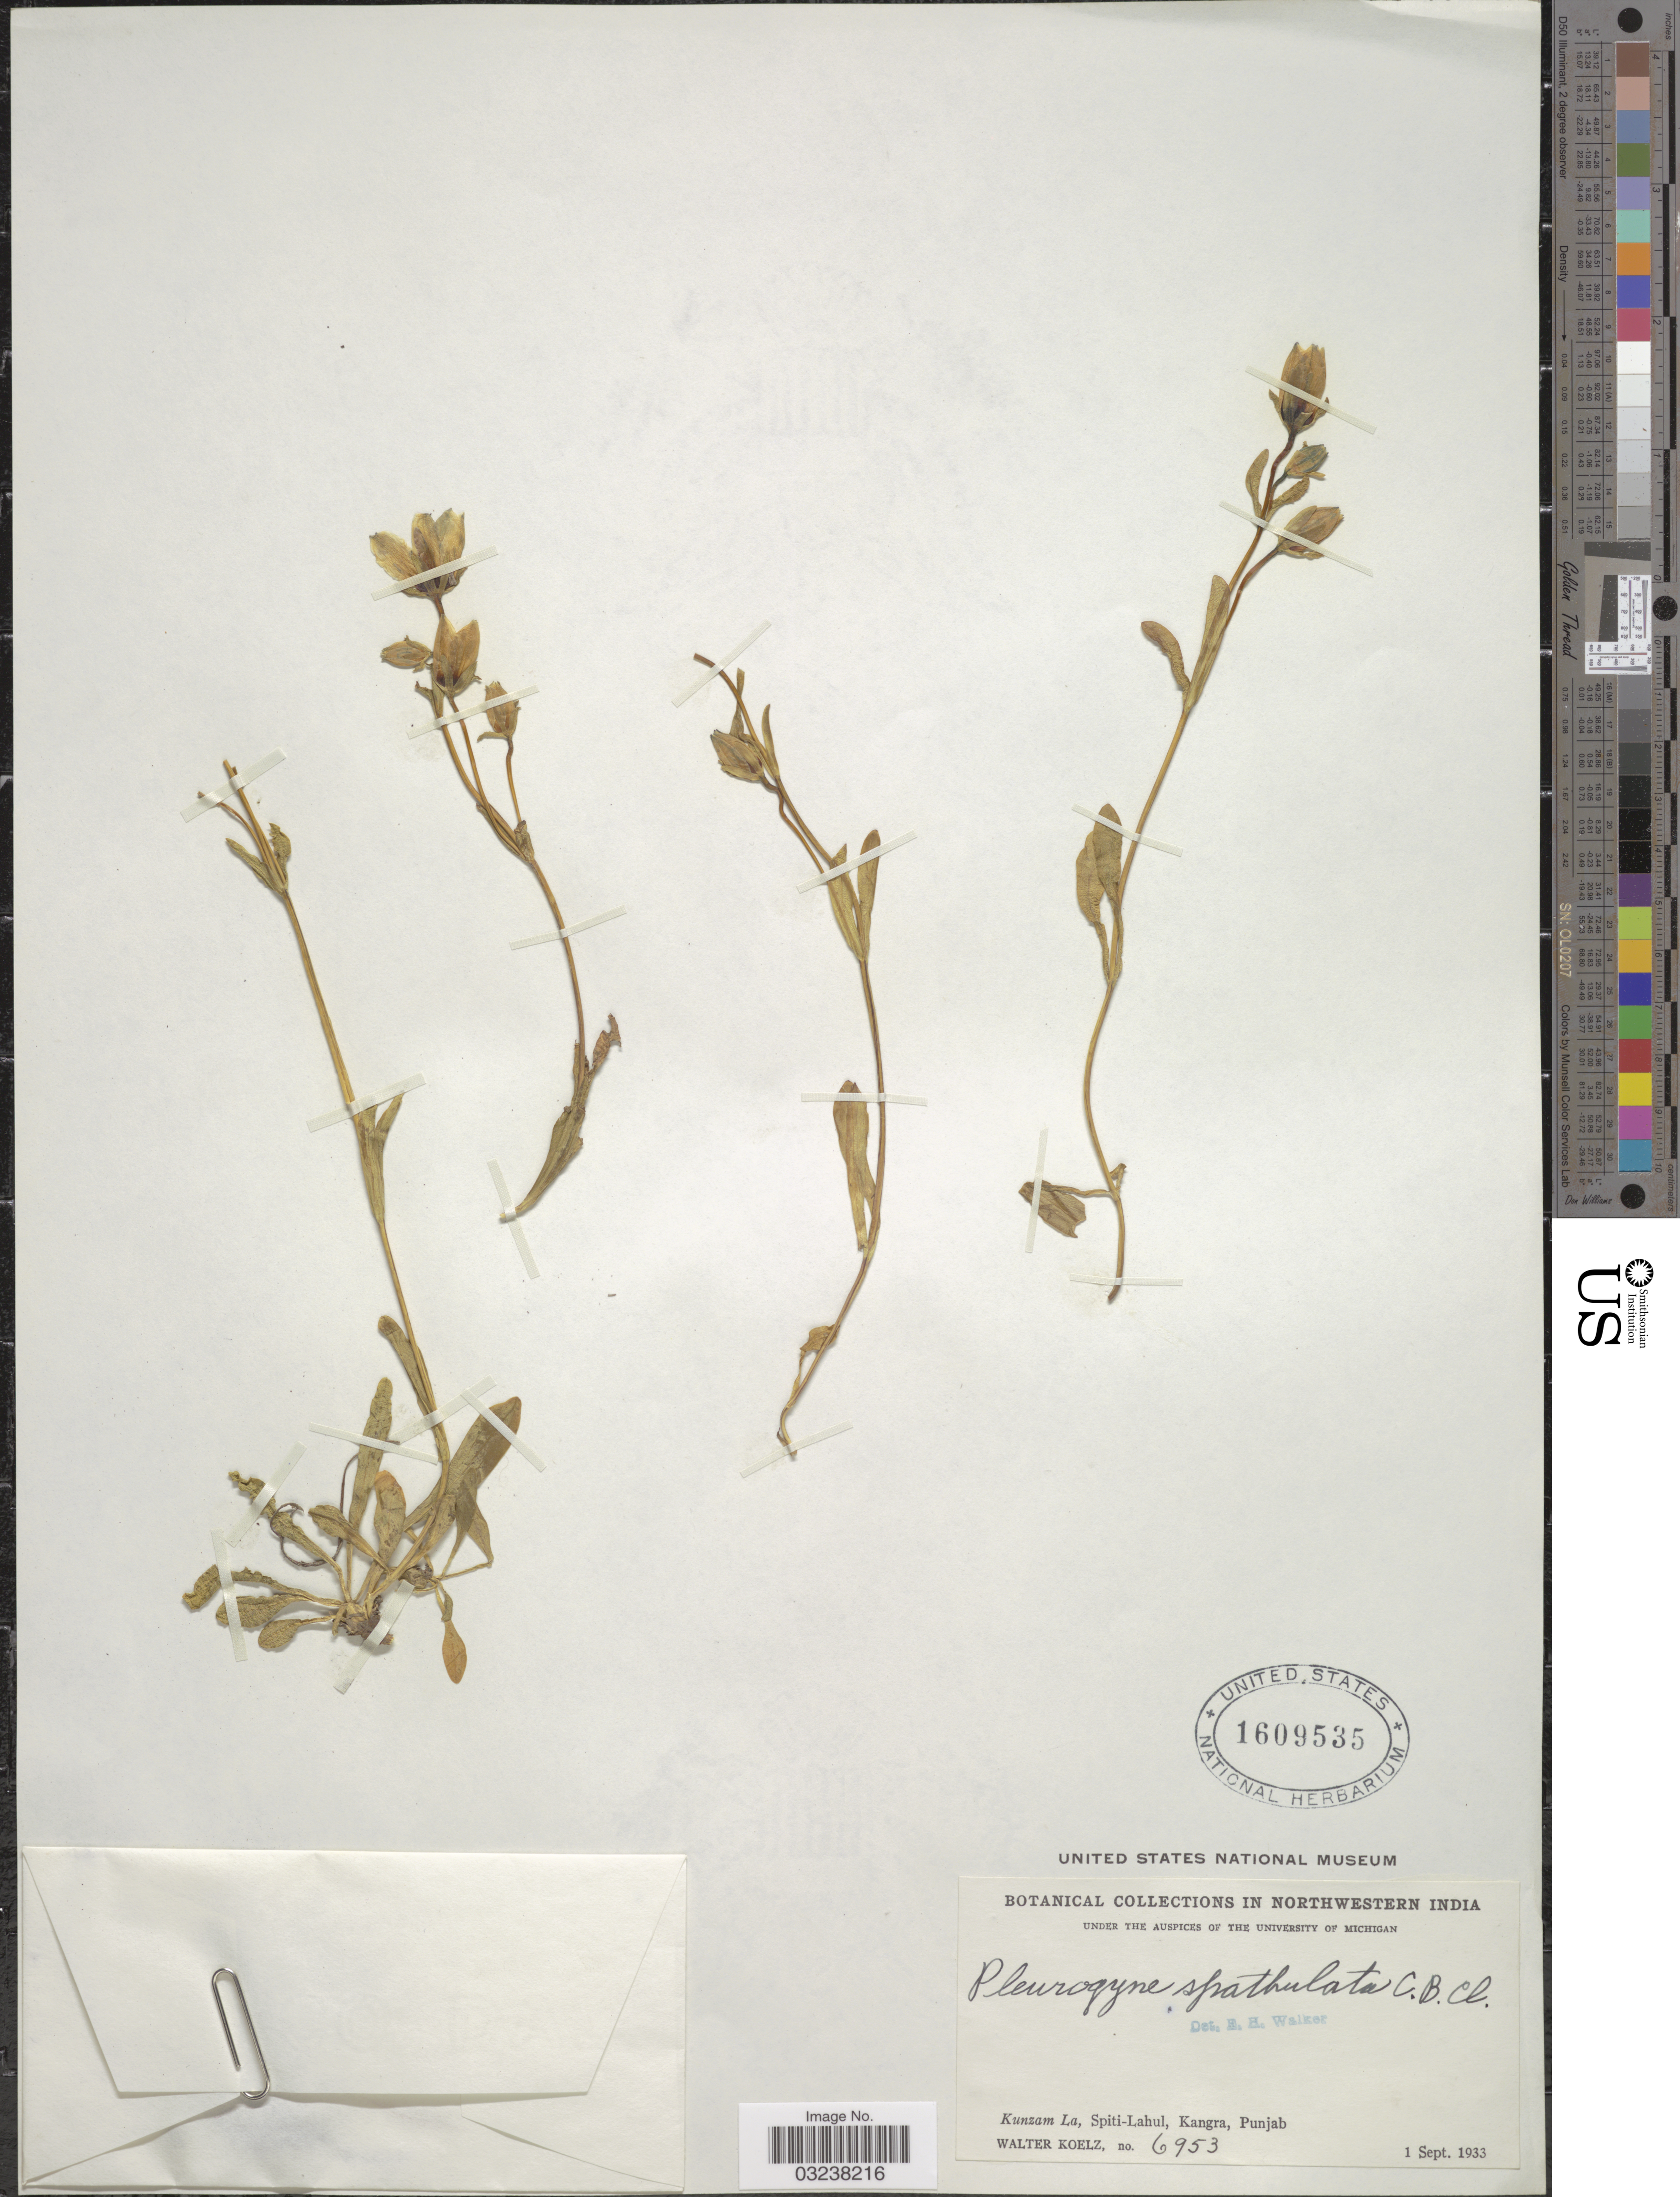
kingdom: Plantae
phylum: Tracheophyta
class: Magnoliopsida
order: Gentianales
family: Gentianaceae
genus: Lomatogonium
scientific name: Lomatogonium spathulatum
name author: (A. Kern.) Fernald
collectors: W. N. Koelz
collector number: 6953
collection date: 1933-09-01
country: India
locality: Northwestern India. Kunzam La, Spiti-Lahul, Kangra, Punjab.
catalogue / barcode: US 1609535